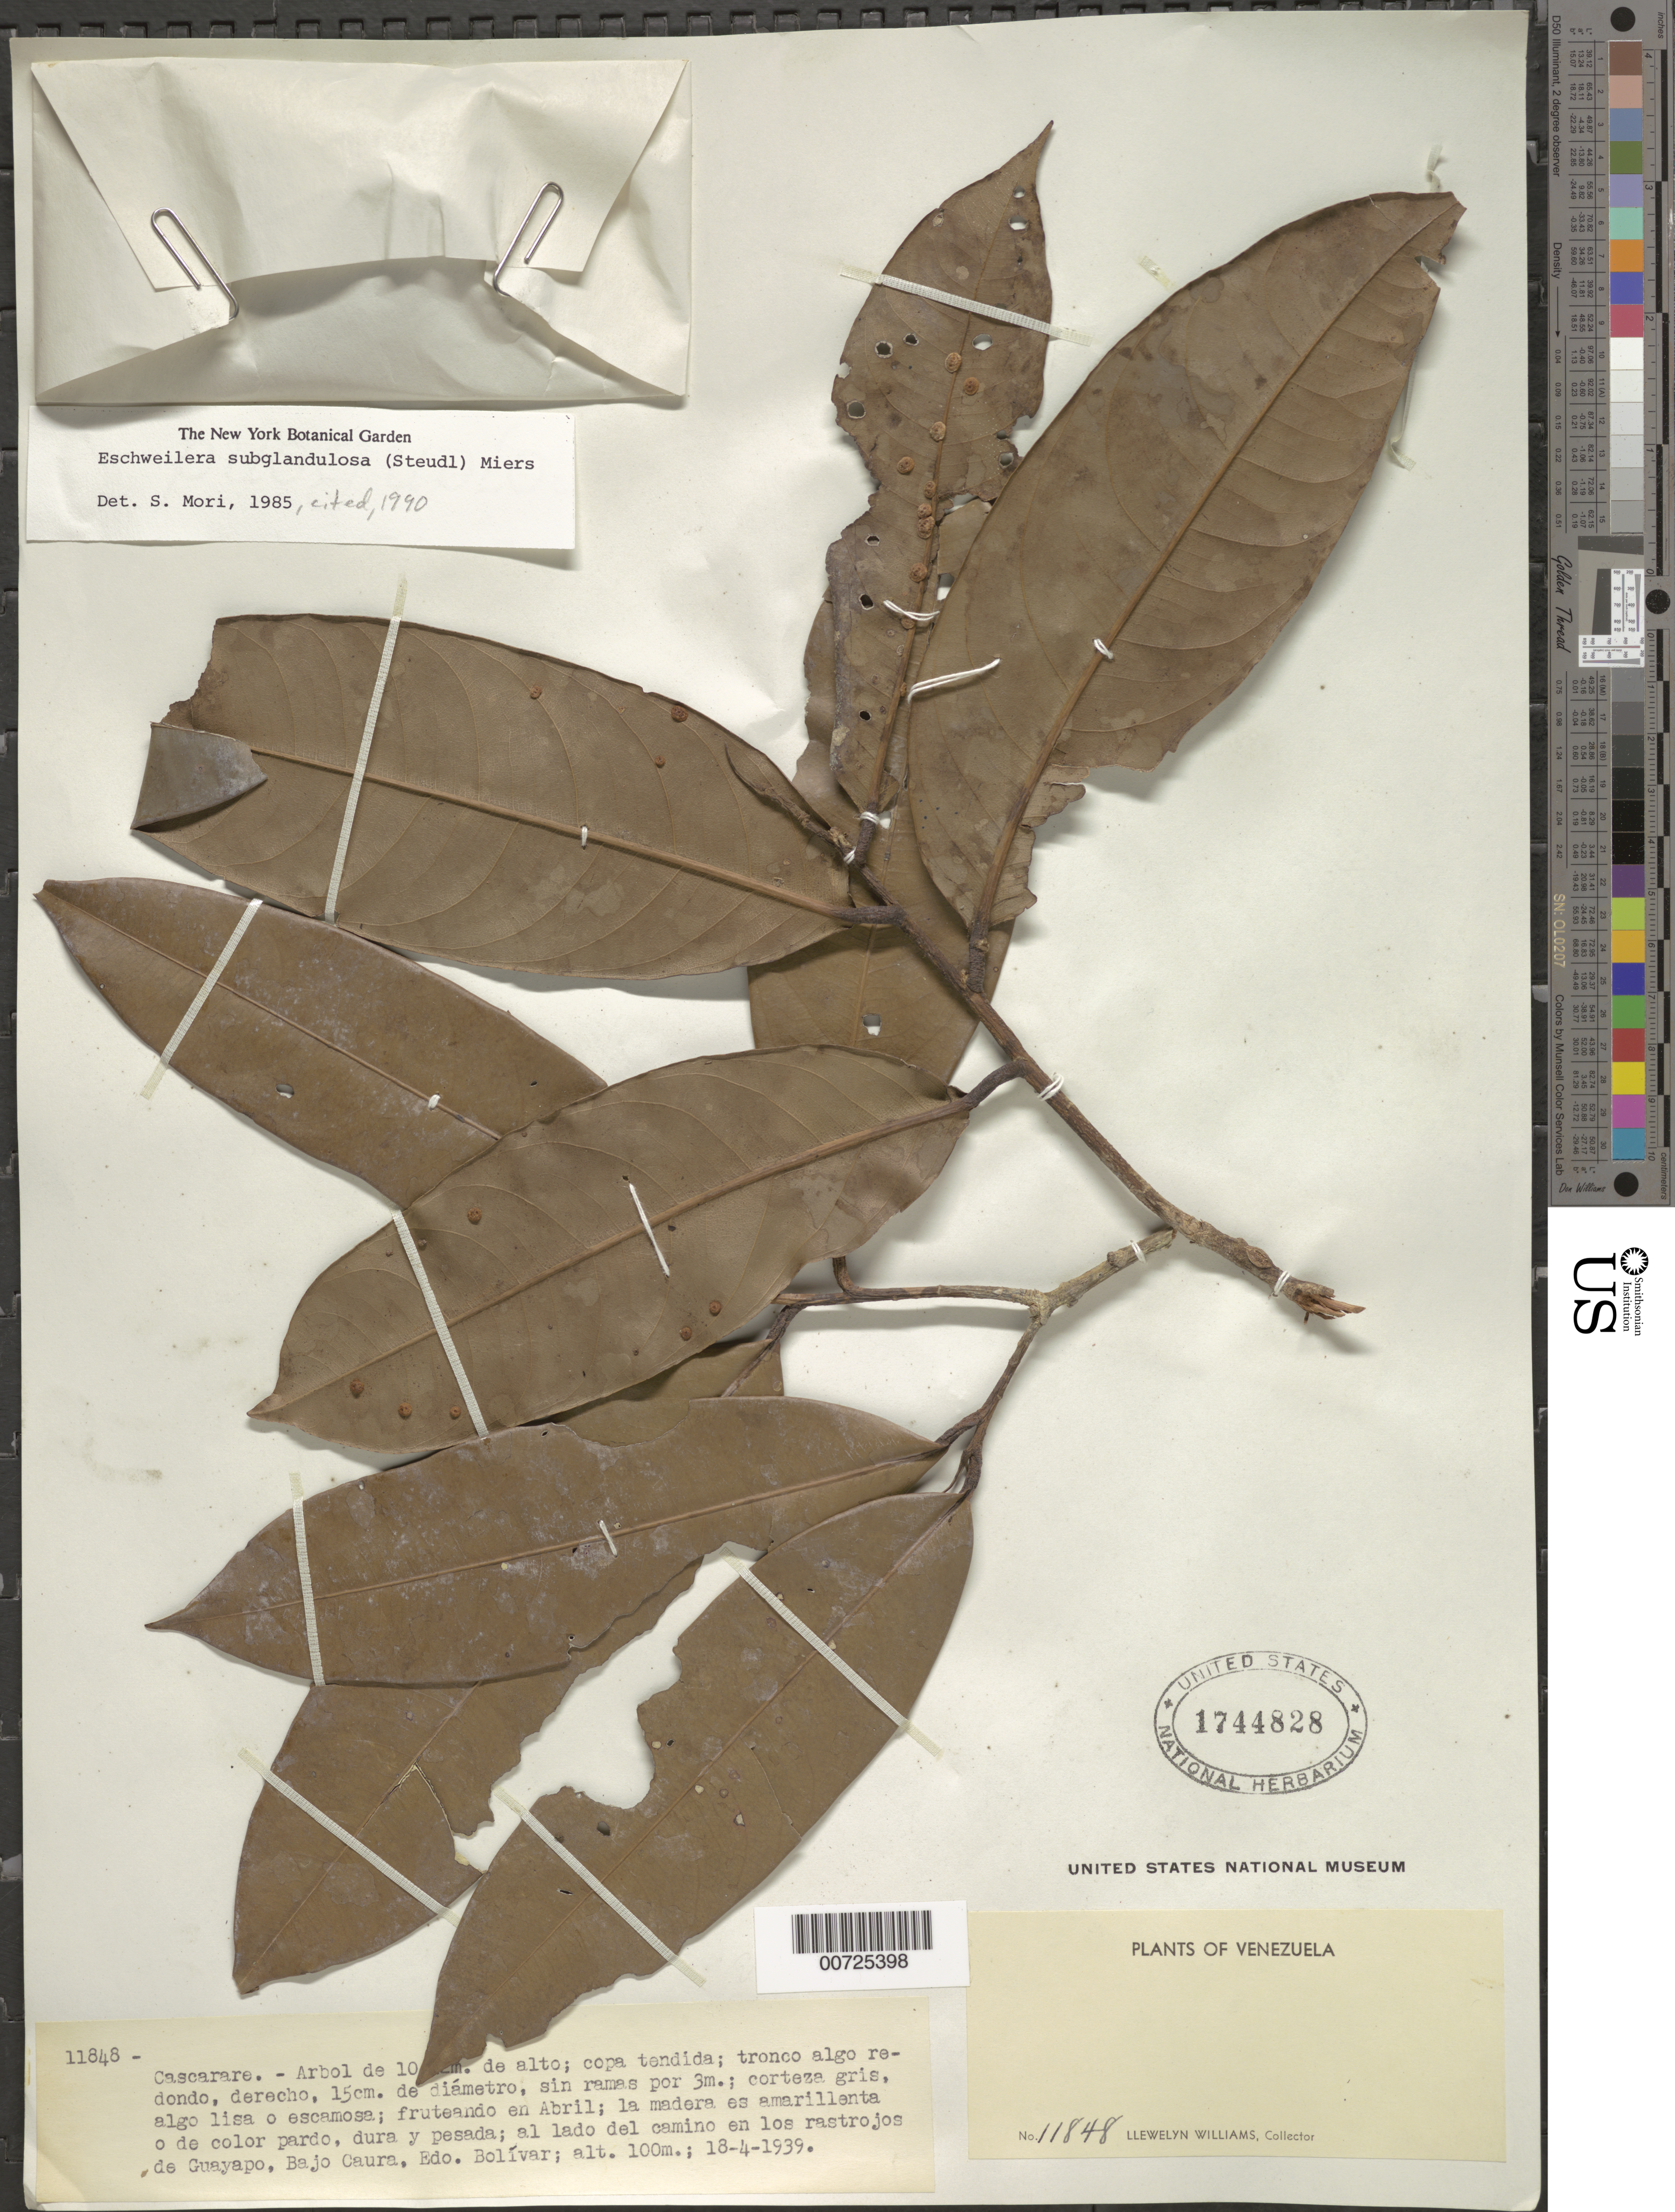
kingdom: Plantae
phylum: Tracheophyta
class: Magnoliopsida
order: Ericales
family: Lecythidaceae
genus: Eschweilera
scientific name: Eschweilera subglandulosa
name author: (Steud. ex Berg) Miers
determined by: Mori, Scott A.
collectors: Ll. Williams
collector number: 11848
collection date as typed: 18-Apr-39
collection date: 1939-04-18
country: Venezuela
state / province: Bolívar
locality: Guayapo, Bajo Caura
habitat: Lado del camino en los rastrojos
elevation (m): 100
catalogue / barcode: US 1744828